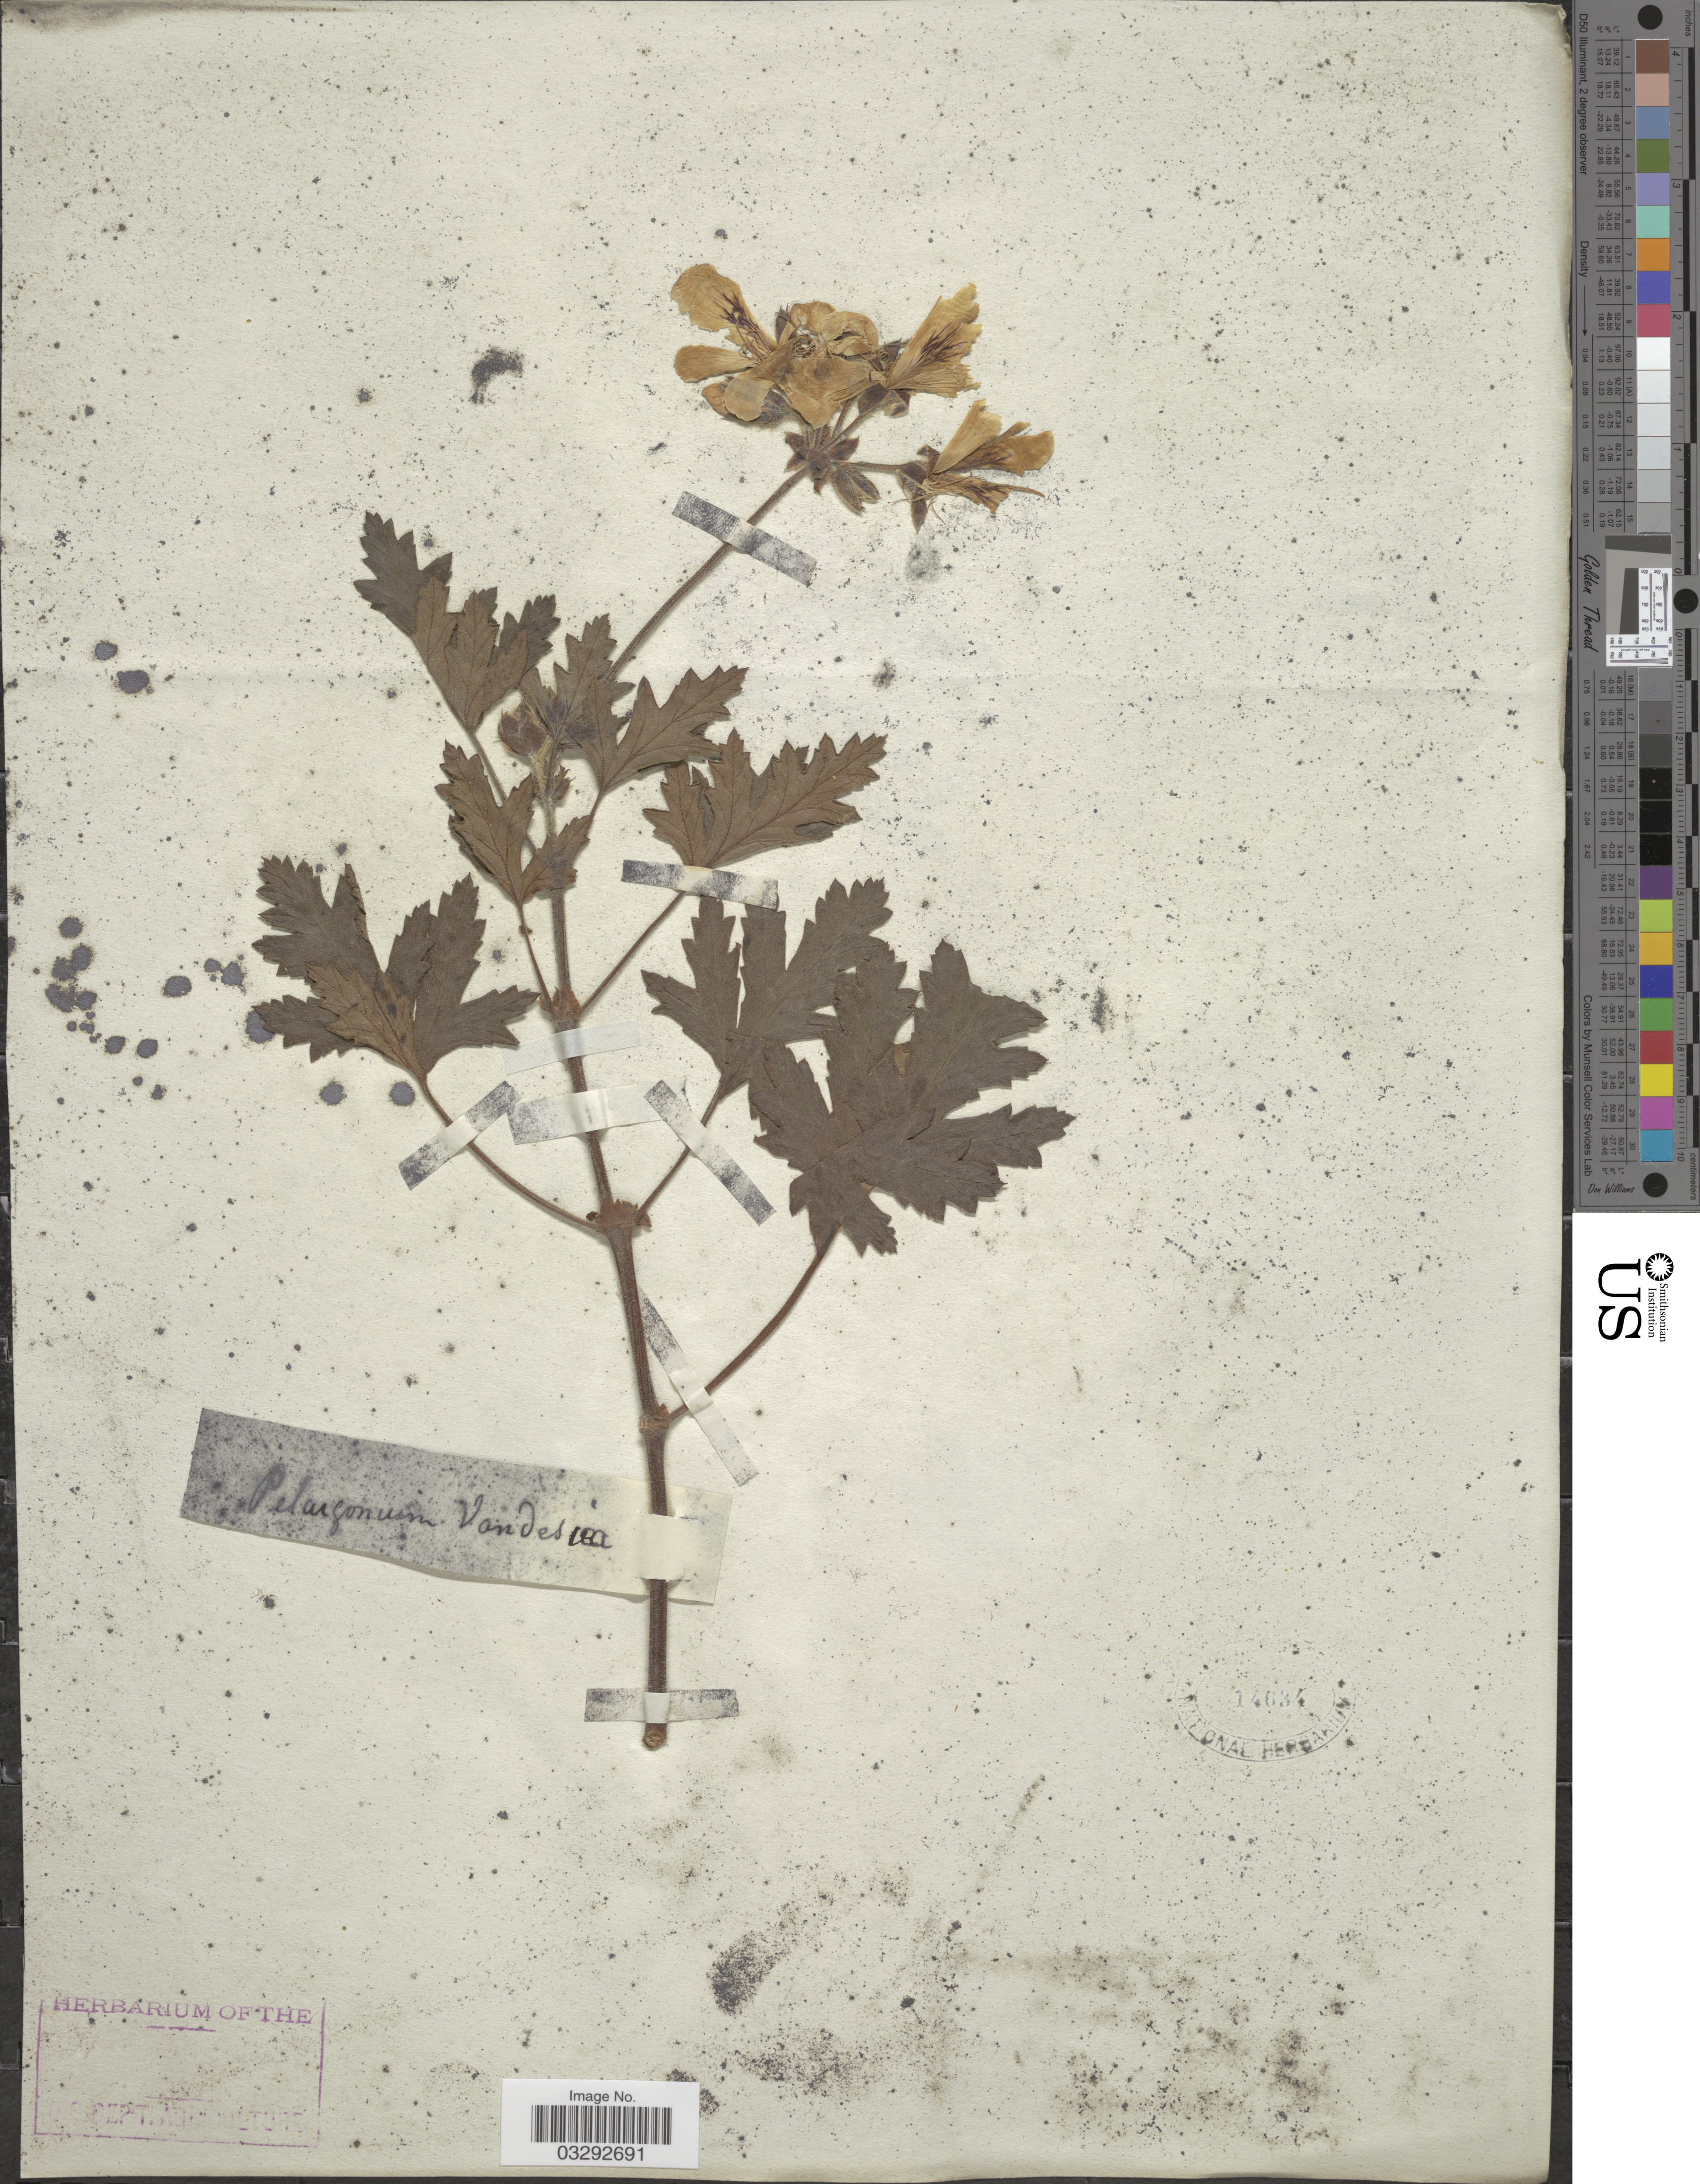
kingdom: Plantae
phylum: Tracheophyta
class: Magnoliopsida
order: Geraniales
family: Geraniaceae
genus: Pelargonium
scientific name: Pelargonium vandesiae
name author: Sweet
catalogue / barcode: US 14634